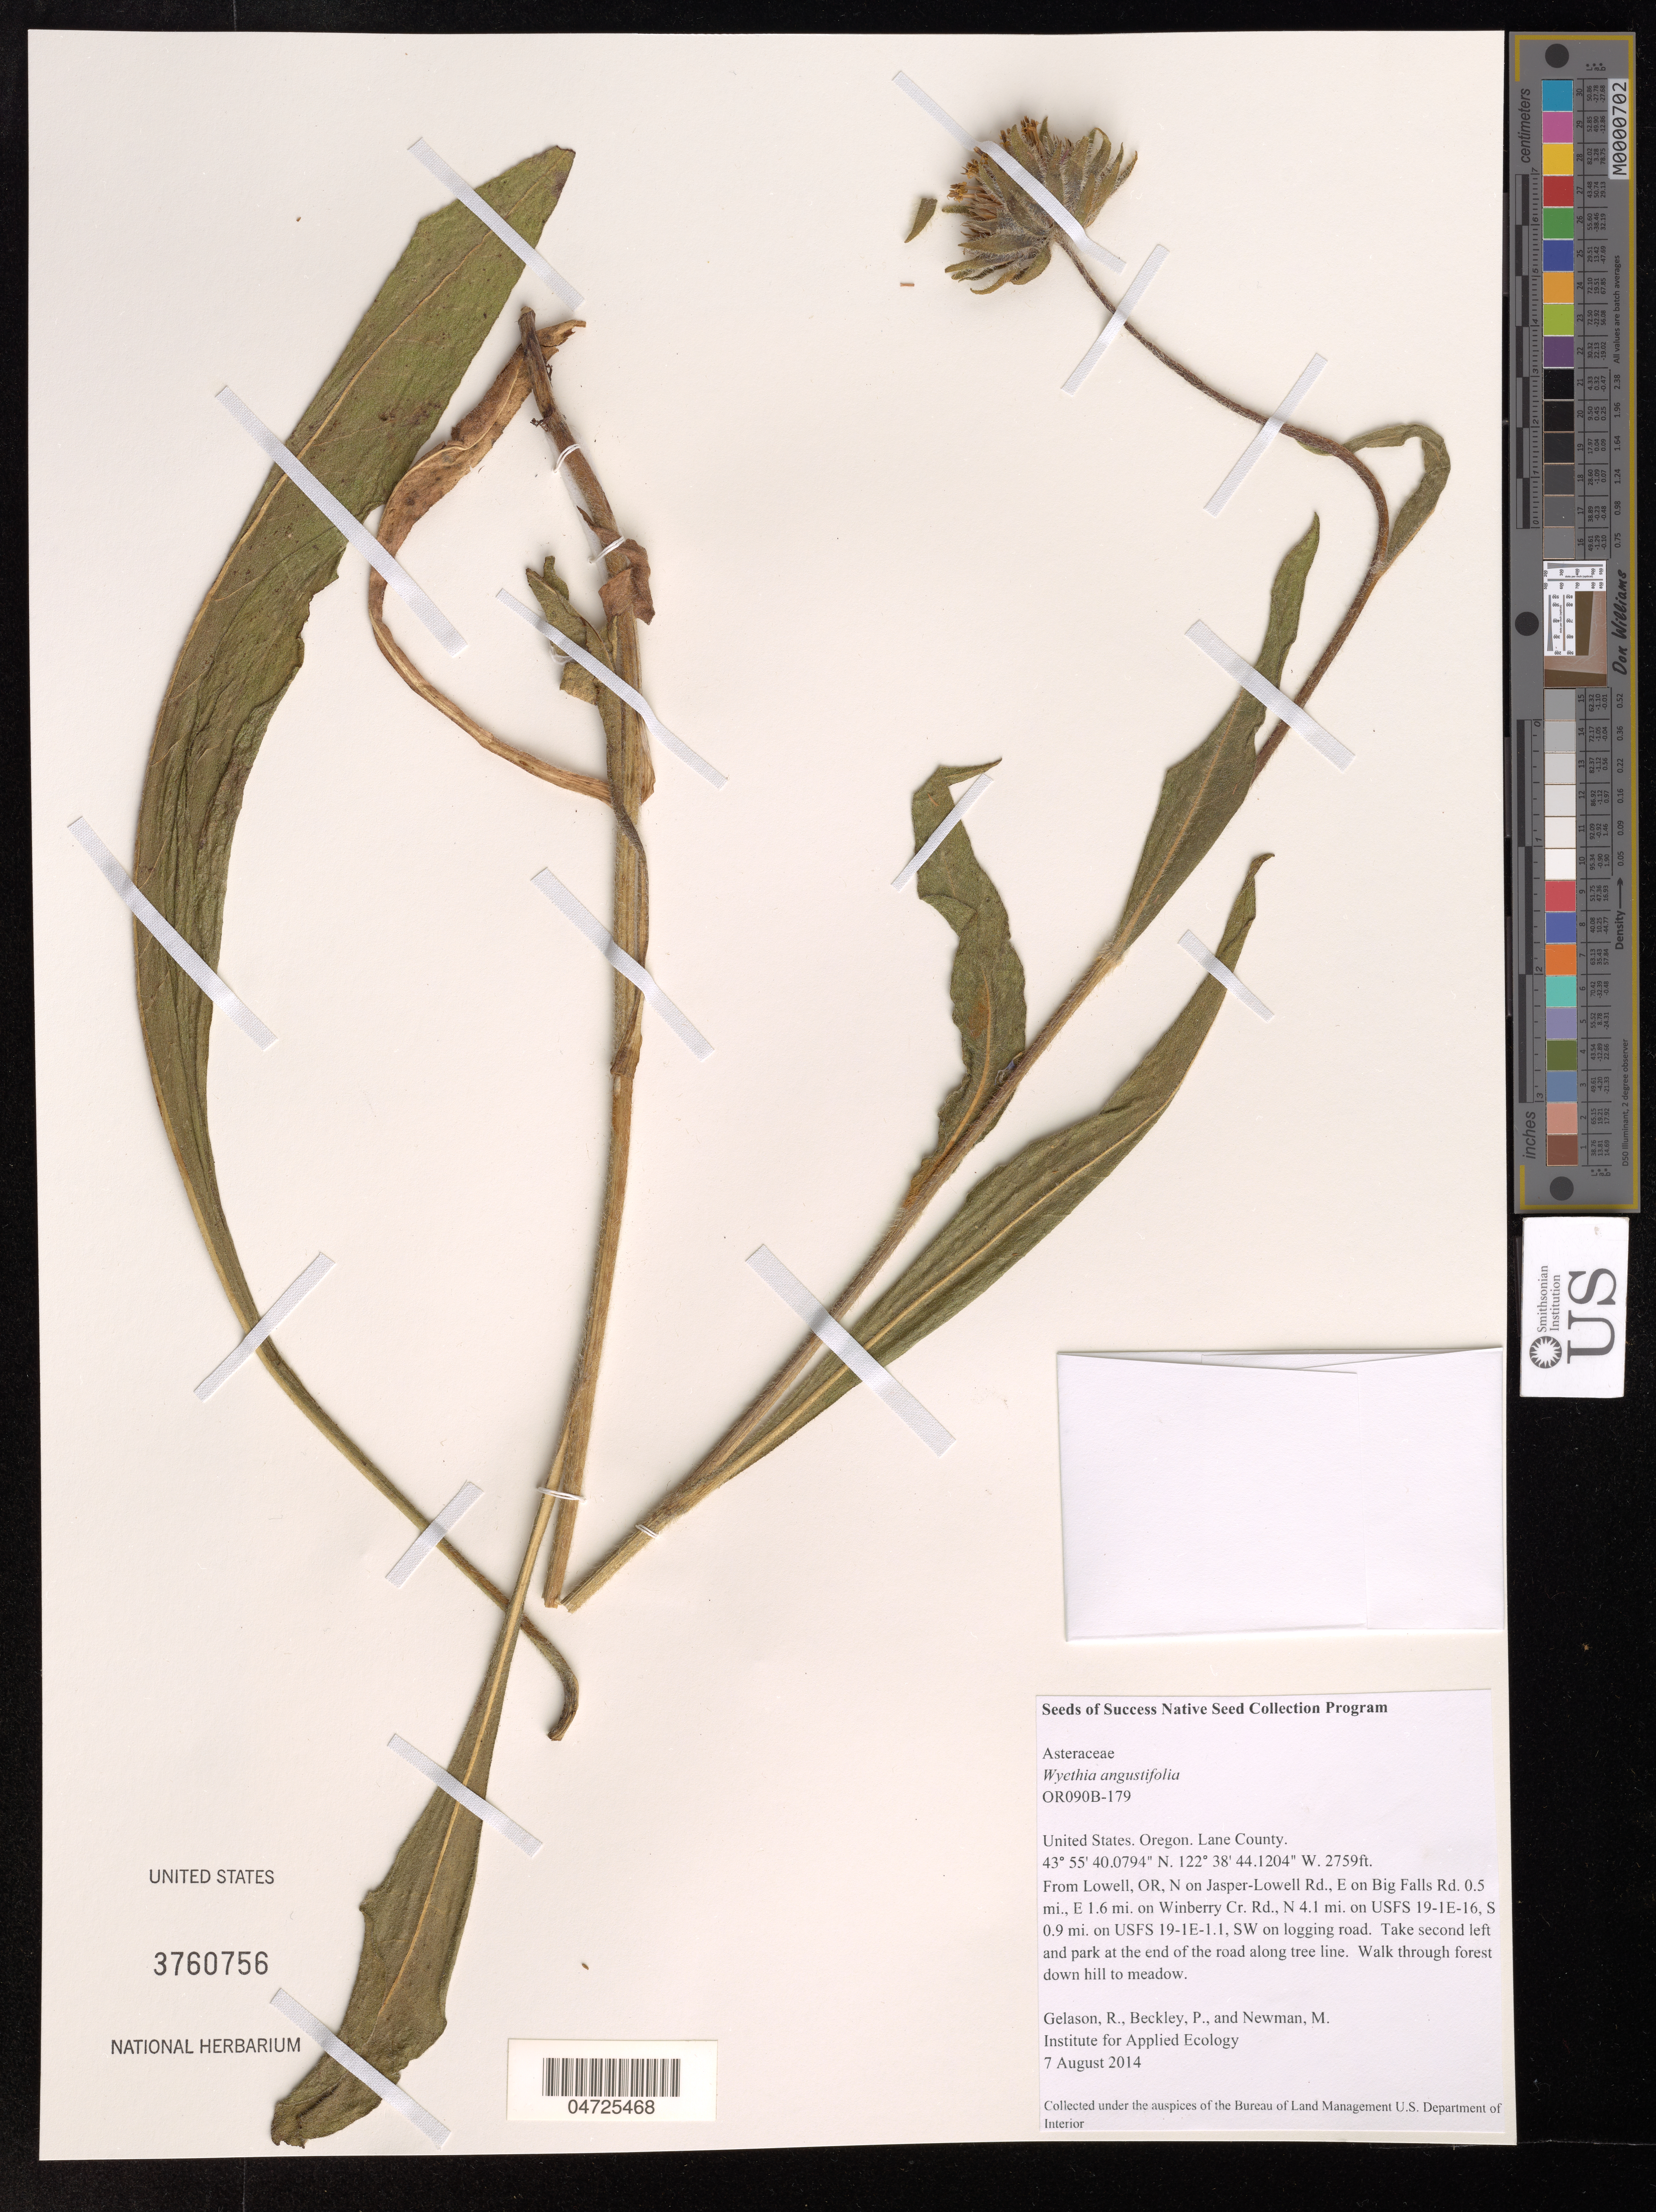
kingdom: Plantae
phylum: Tracheophyta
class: Magnoliopsida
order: Asterales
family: Asteraceae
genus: Wyethia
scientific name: Wyethia angustifolia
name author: (DC.) Nutt.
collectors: R. Gelason & P. Beckley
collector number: OR090B-179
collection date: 2014-08-07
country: United States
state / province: Oregon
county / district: Lane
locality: Lane County. From Lowell, N on Jasper-Lowell Rd., E on Big Falls Rd. 0.5 mi., E 1.6 mi. on Winberry Cr. Rd., N 4.1 mi. on USFS 19-1E-16, S 0.9 mi. on USFS 19-1E-1.1, SW on logging road. Take second left and park at the end of the road along tree line.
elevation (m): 841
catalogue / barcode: US 3760756